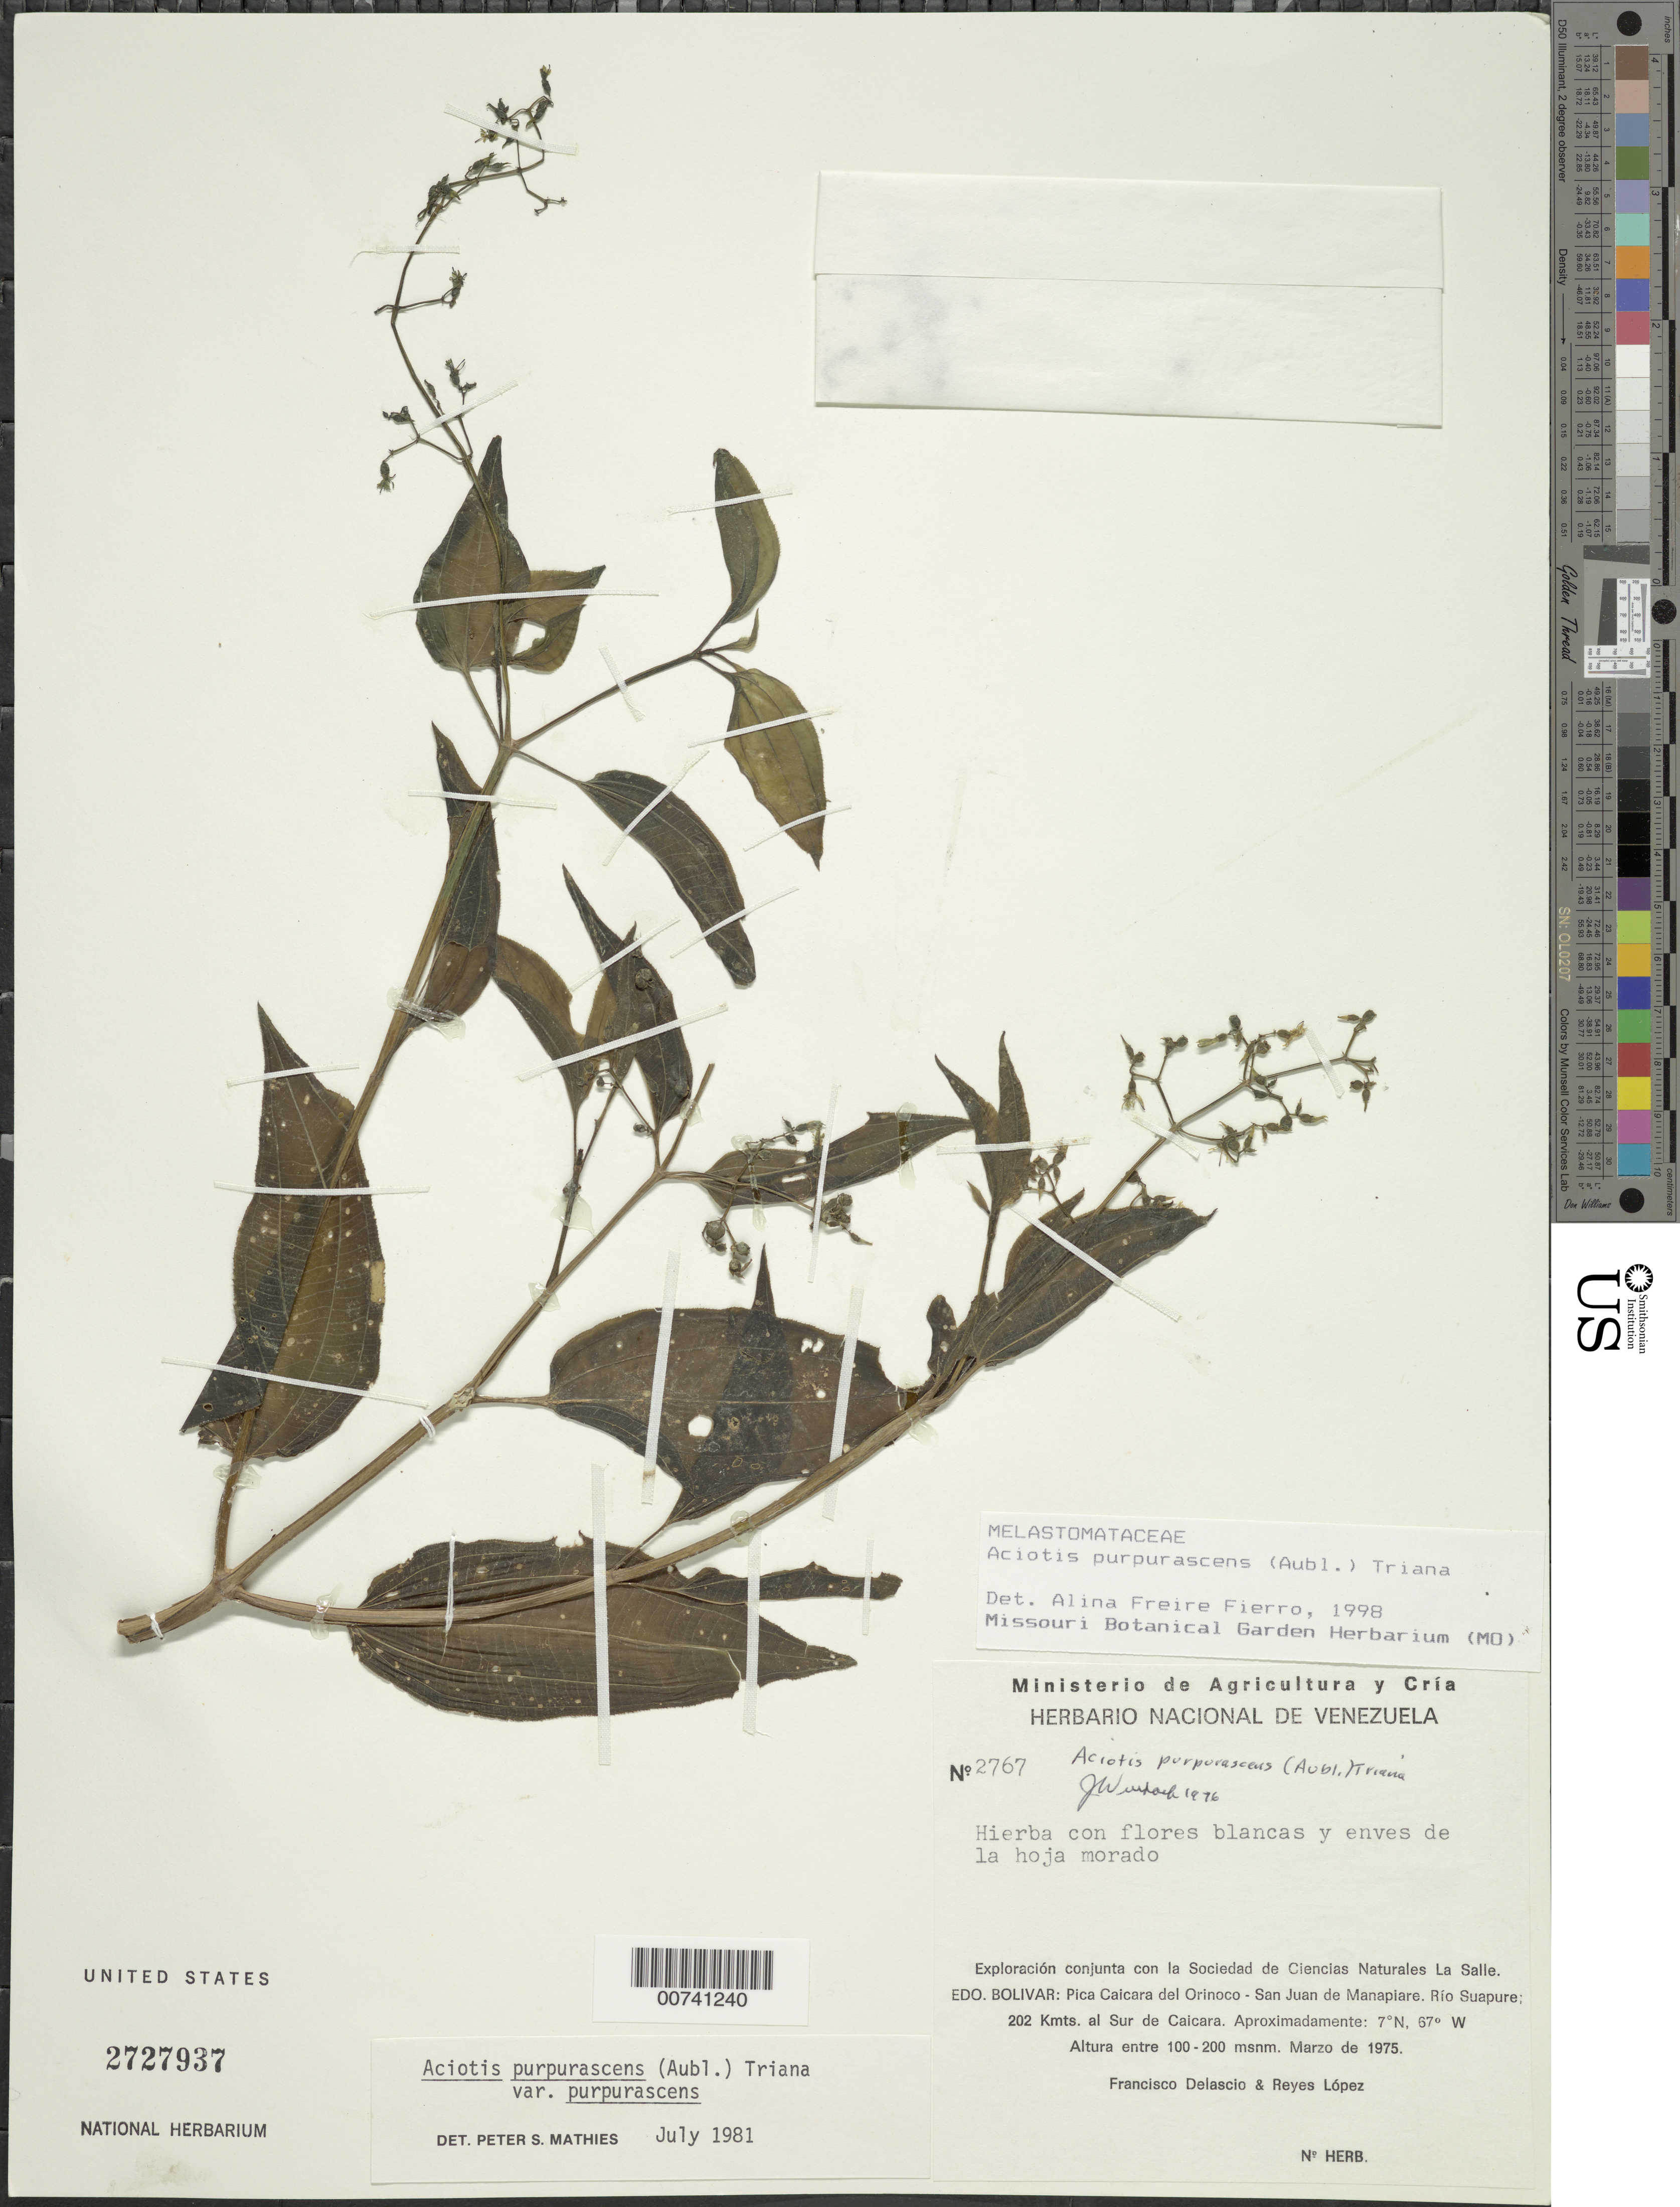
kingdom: Plantae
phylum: Tracheophyta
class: Magnoliopsida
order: Myrtales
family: Melastomataceae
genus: Aciotis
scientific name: Aciotis purpurascens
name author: (Aubl.) Triana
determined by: Freire-Fierro, A.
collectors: F. Delascio C. & R. Lopez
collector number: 2767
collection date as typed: Mar-75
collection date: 1975-03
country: Venezuela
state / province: Bolívar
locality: Pica Caicara del Orinoco, San Juan de Manapiare, Río Suapure; 202 km S of Caicara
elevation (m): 100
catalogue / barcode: US 2727937